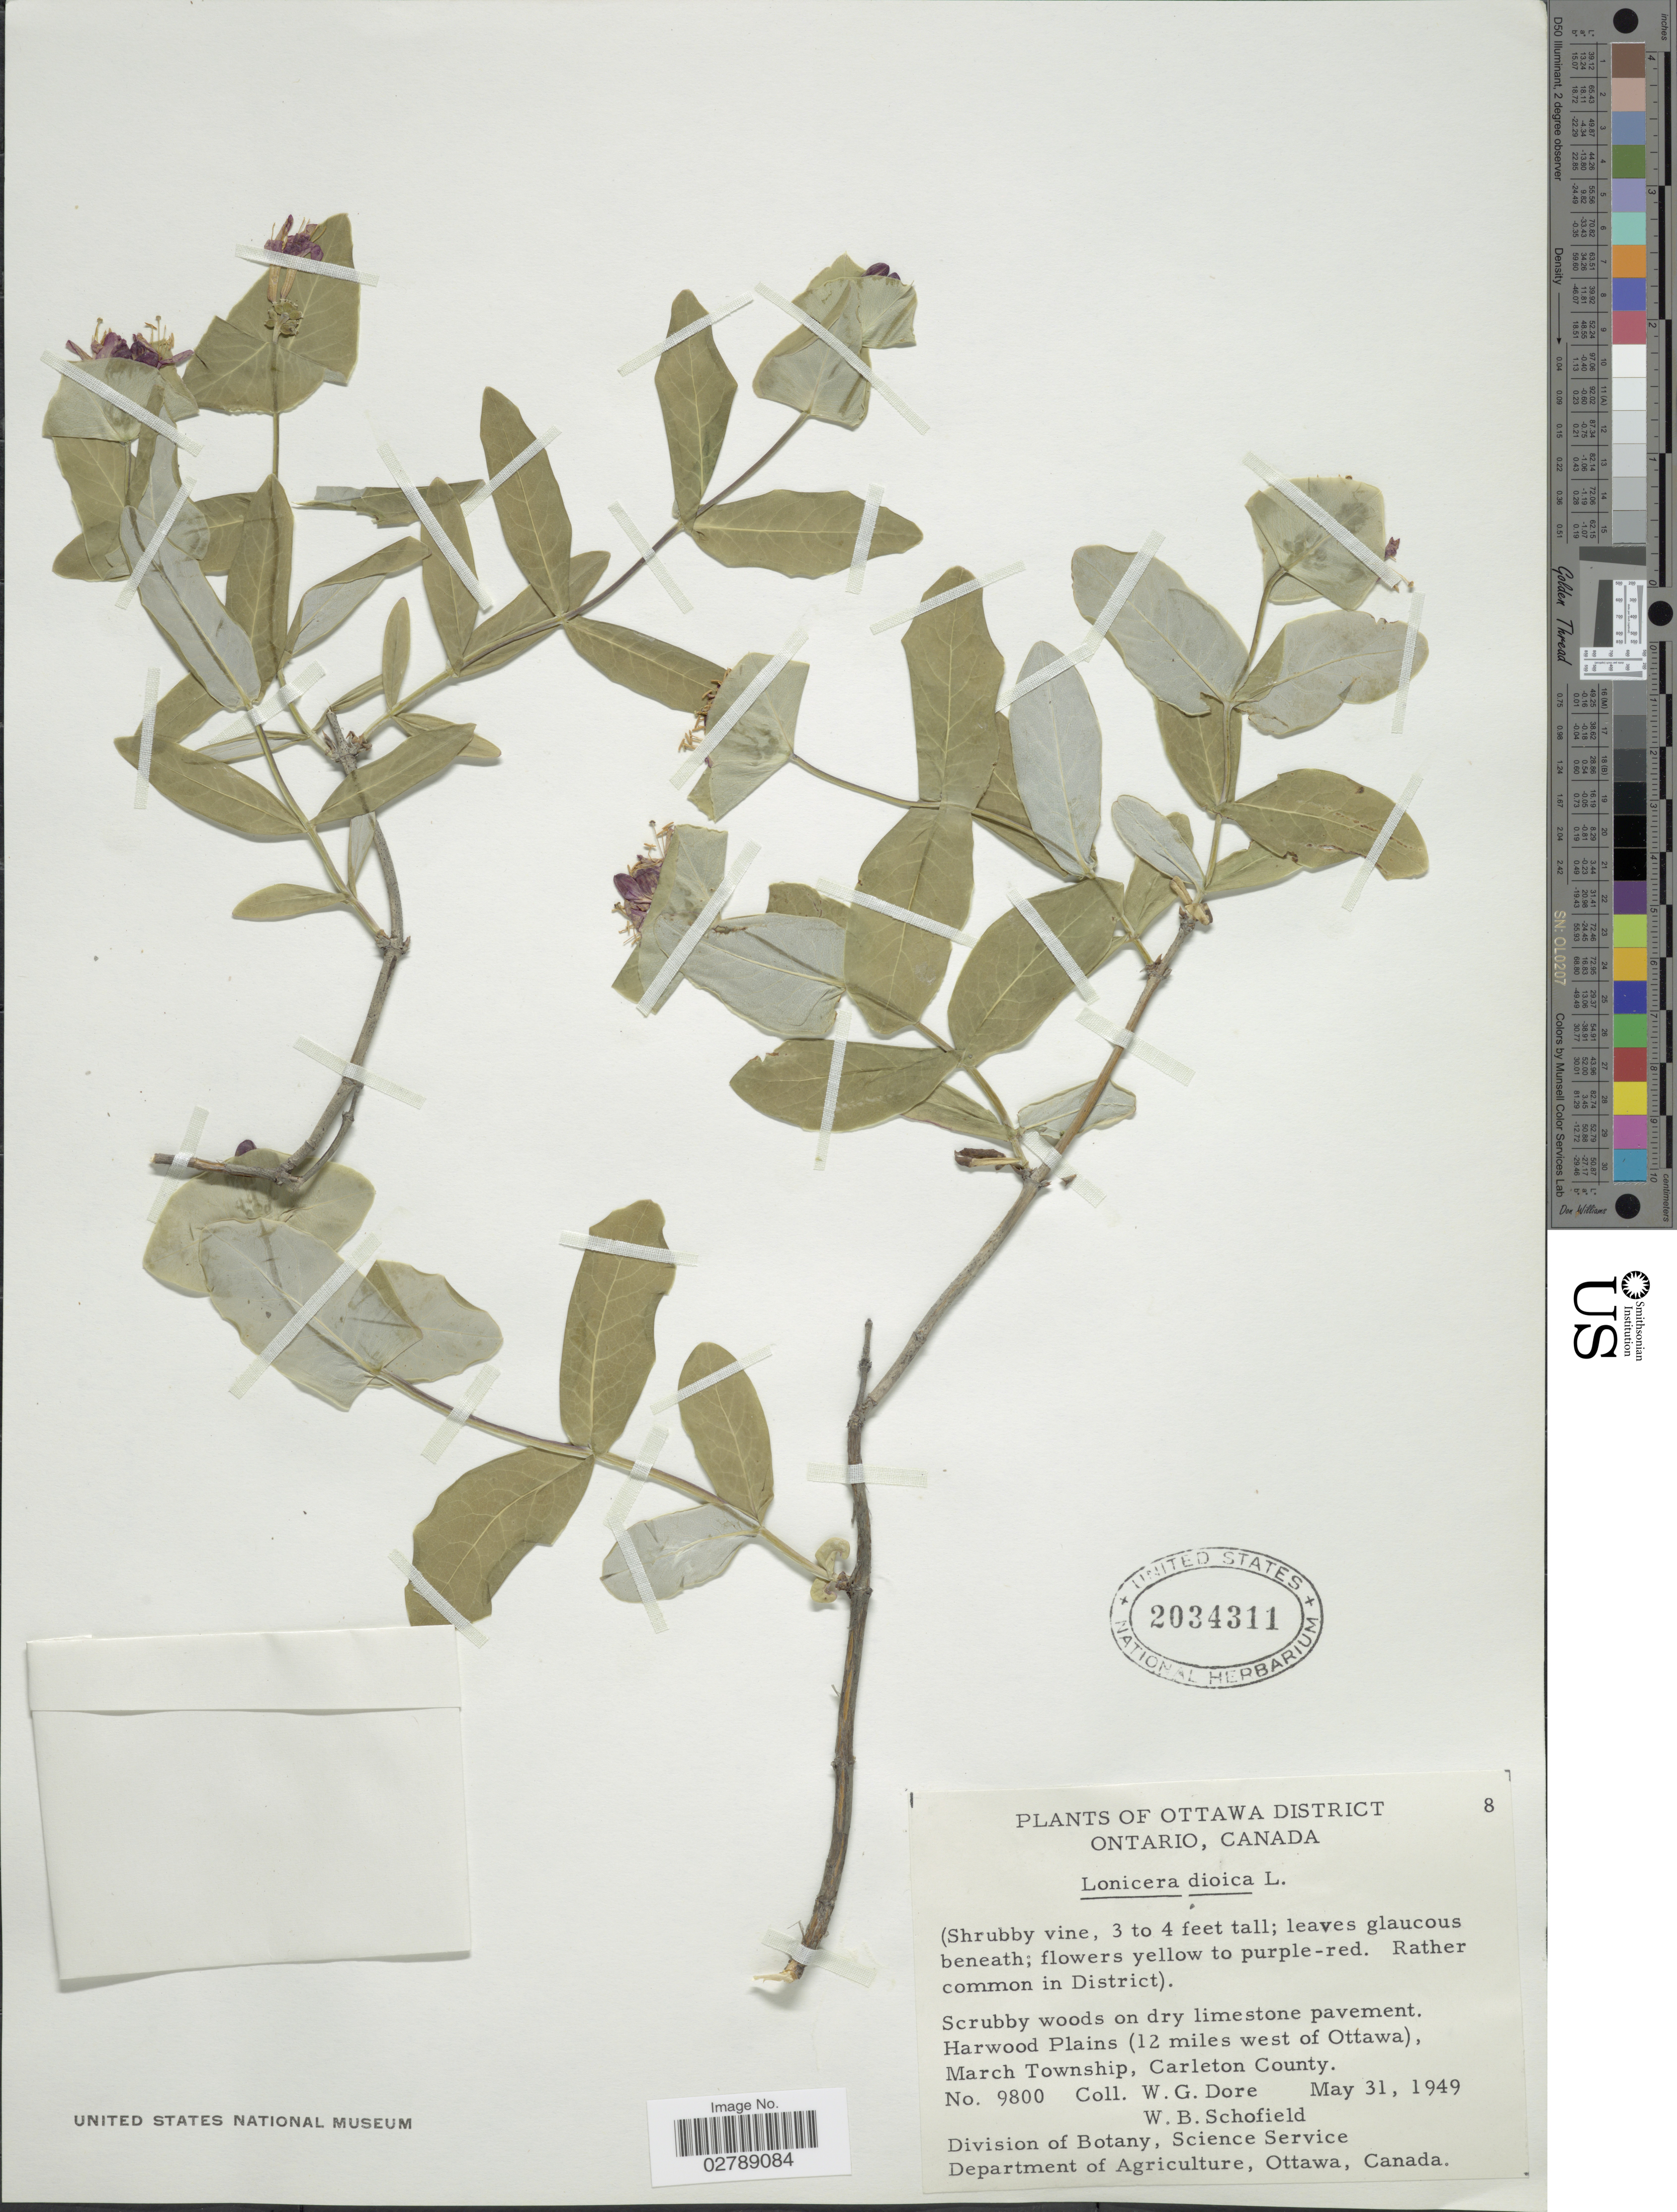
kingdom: Plantae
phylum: Tracheophyta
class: Magnoliopsida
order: Dipsacales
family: Caprifoliaceae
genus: Lonicera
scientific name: Lonicera dioica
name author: L.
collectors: W. Dore & W. Schofield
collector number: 9800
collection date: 1949-05-31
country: Canada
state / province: Ontario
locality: Ottawa District. Harwood Plains (12 miles west of Ottawa). March Township, Carleton County.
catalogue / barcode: US 2034311